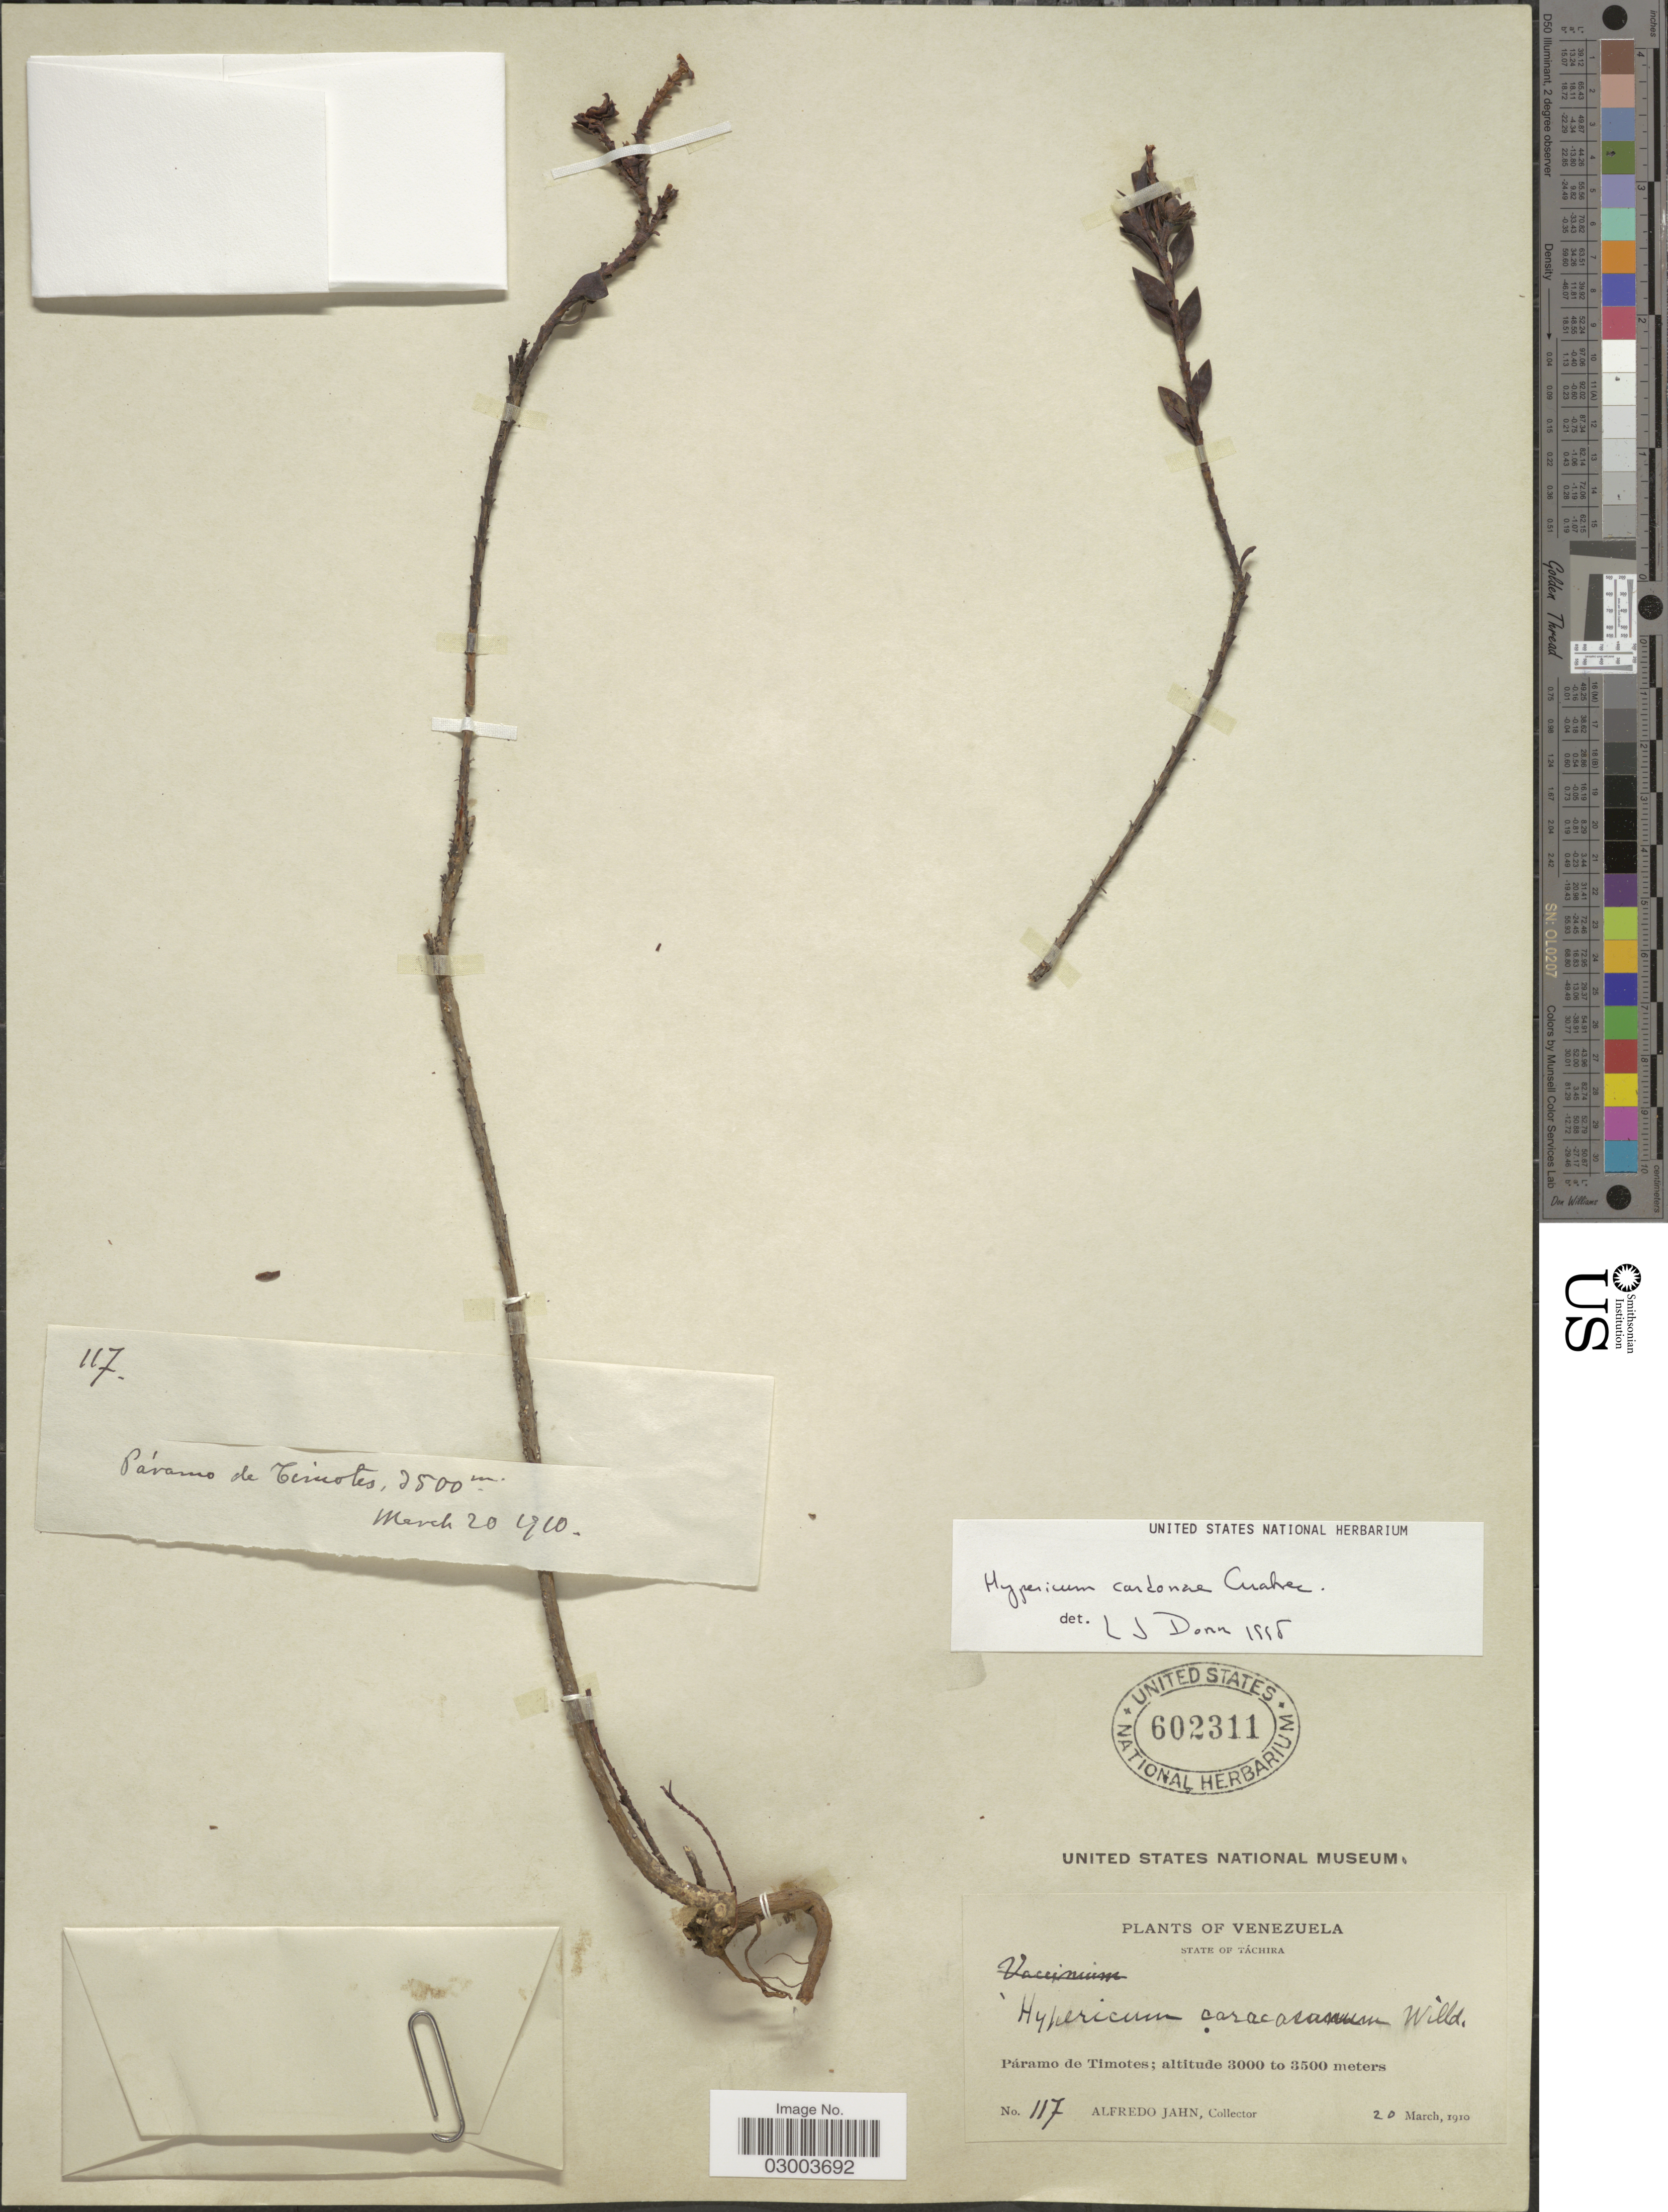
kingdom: Plantae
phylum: Tracheophyta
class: Magnoliopsida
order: Malpighiales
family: Hypericaceae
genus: Hypericum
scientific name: Hypericum cardonae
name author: Cuatrec.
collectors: A. Jahn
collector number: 117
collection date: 1910-03-20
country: Venezuela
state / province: Tachira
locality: Páramo de Timotes.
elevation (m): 3000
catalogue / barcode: US 602311